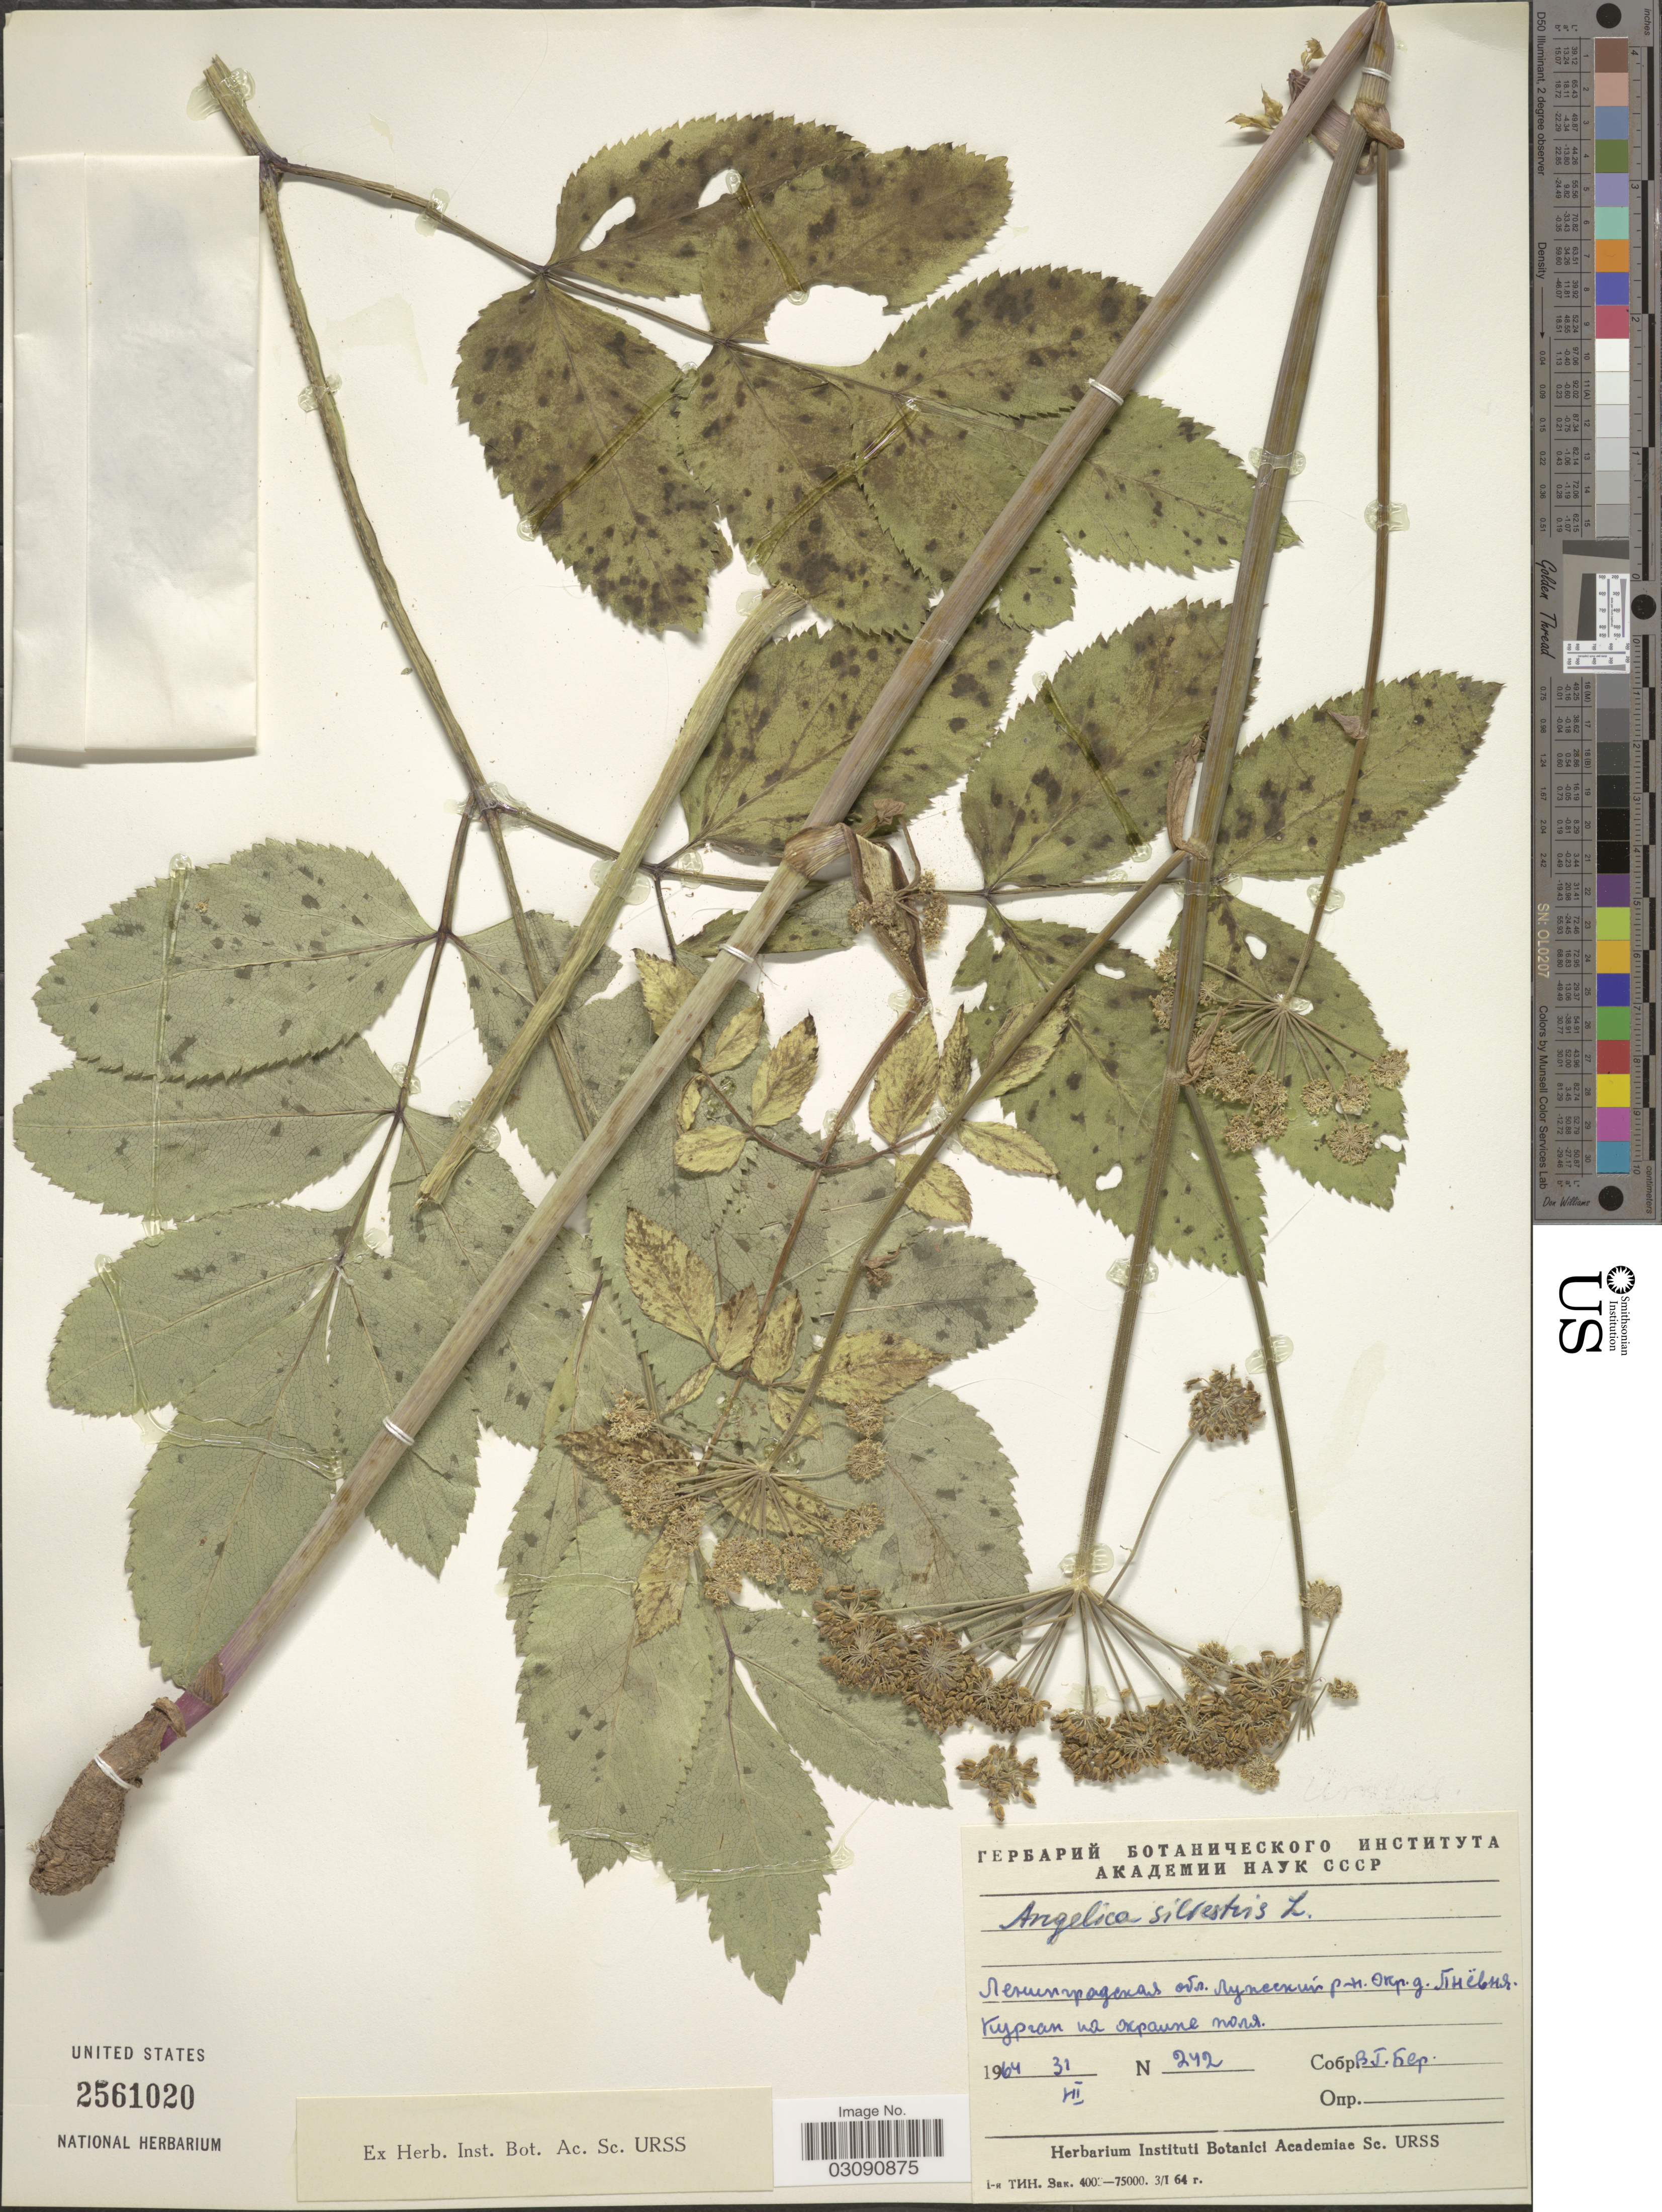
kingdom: Plantae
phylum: Tracheophyta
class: Magnoliopsida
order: Apiales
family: Apiaceae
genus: Angelica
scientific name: Angelica sylvestris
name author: L.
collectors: V. Ber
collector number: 242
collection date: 1964-07-31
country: Russian Federation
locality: Luzhskiy Rayon, vicinity of village Pnevnya.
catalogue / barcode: US 2561020